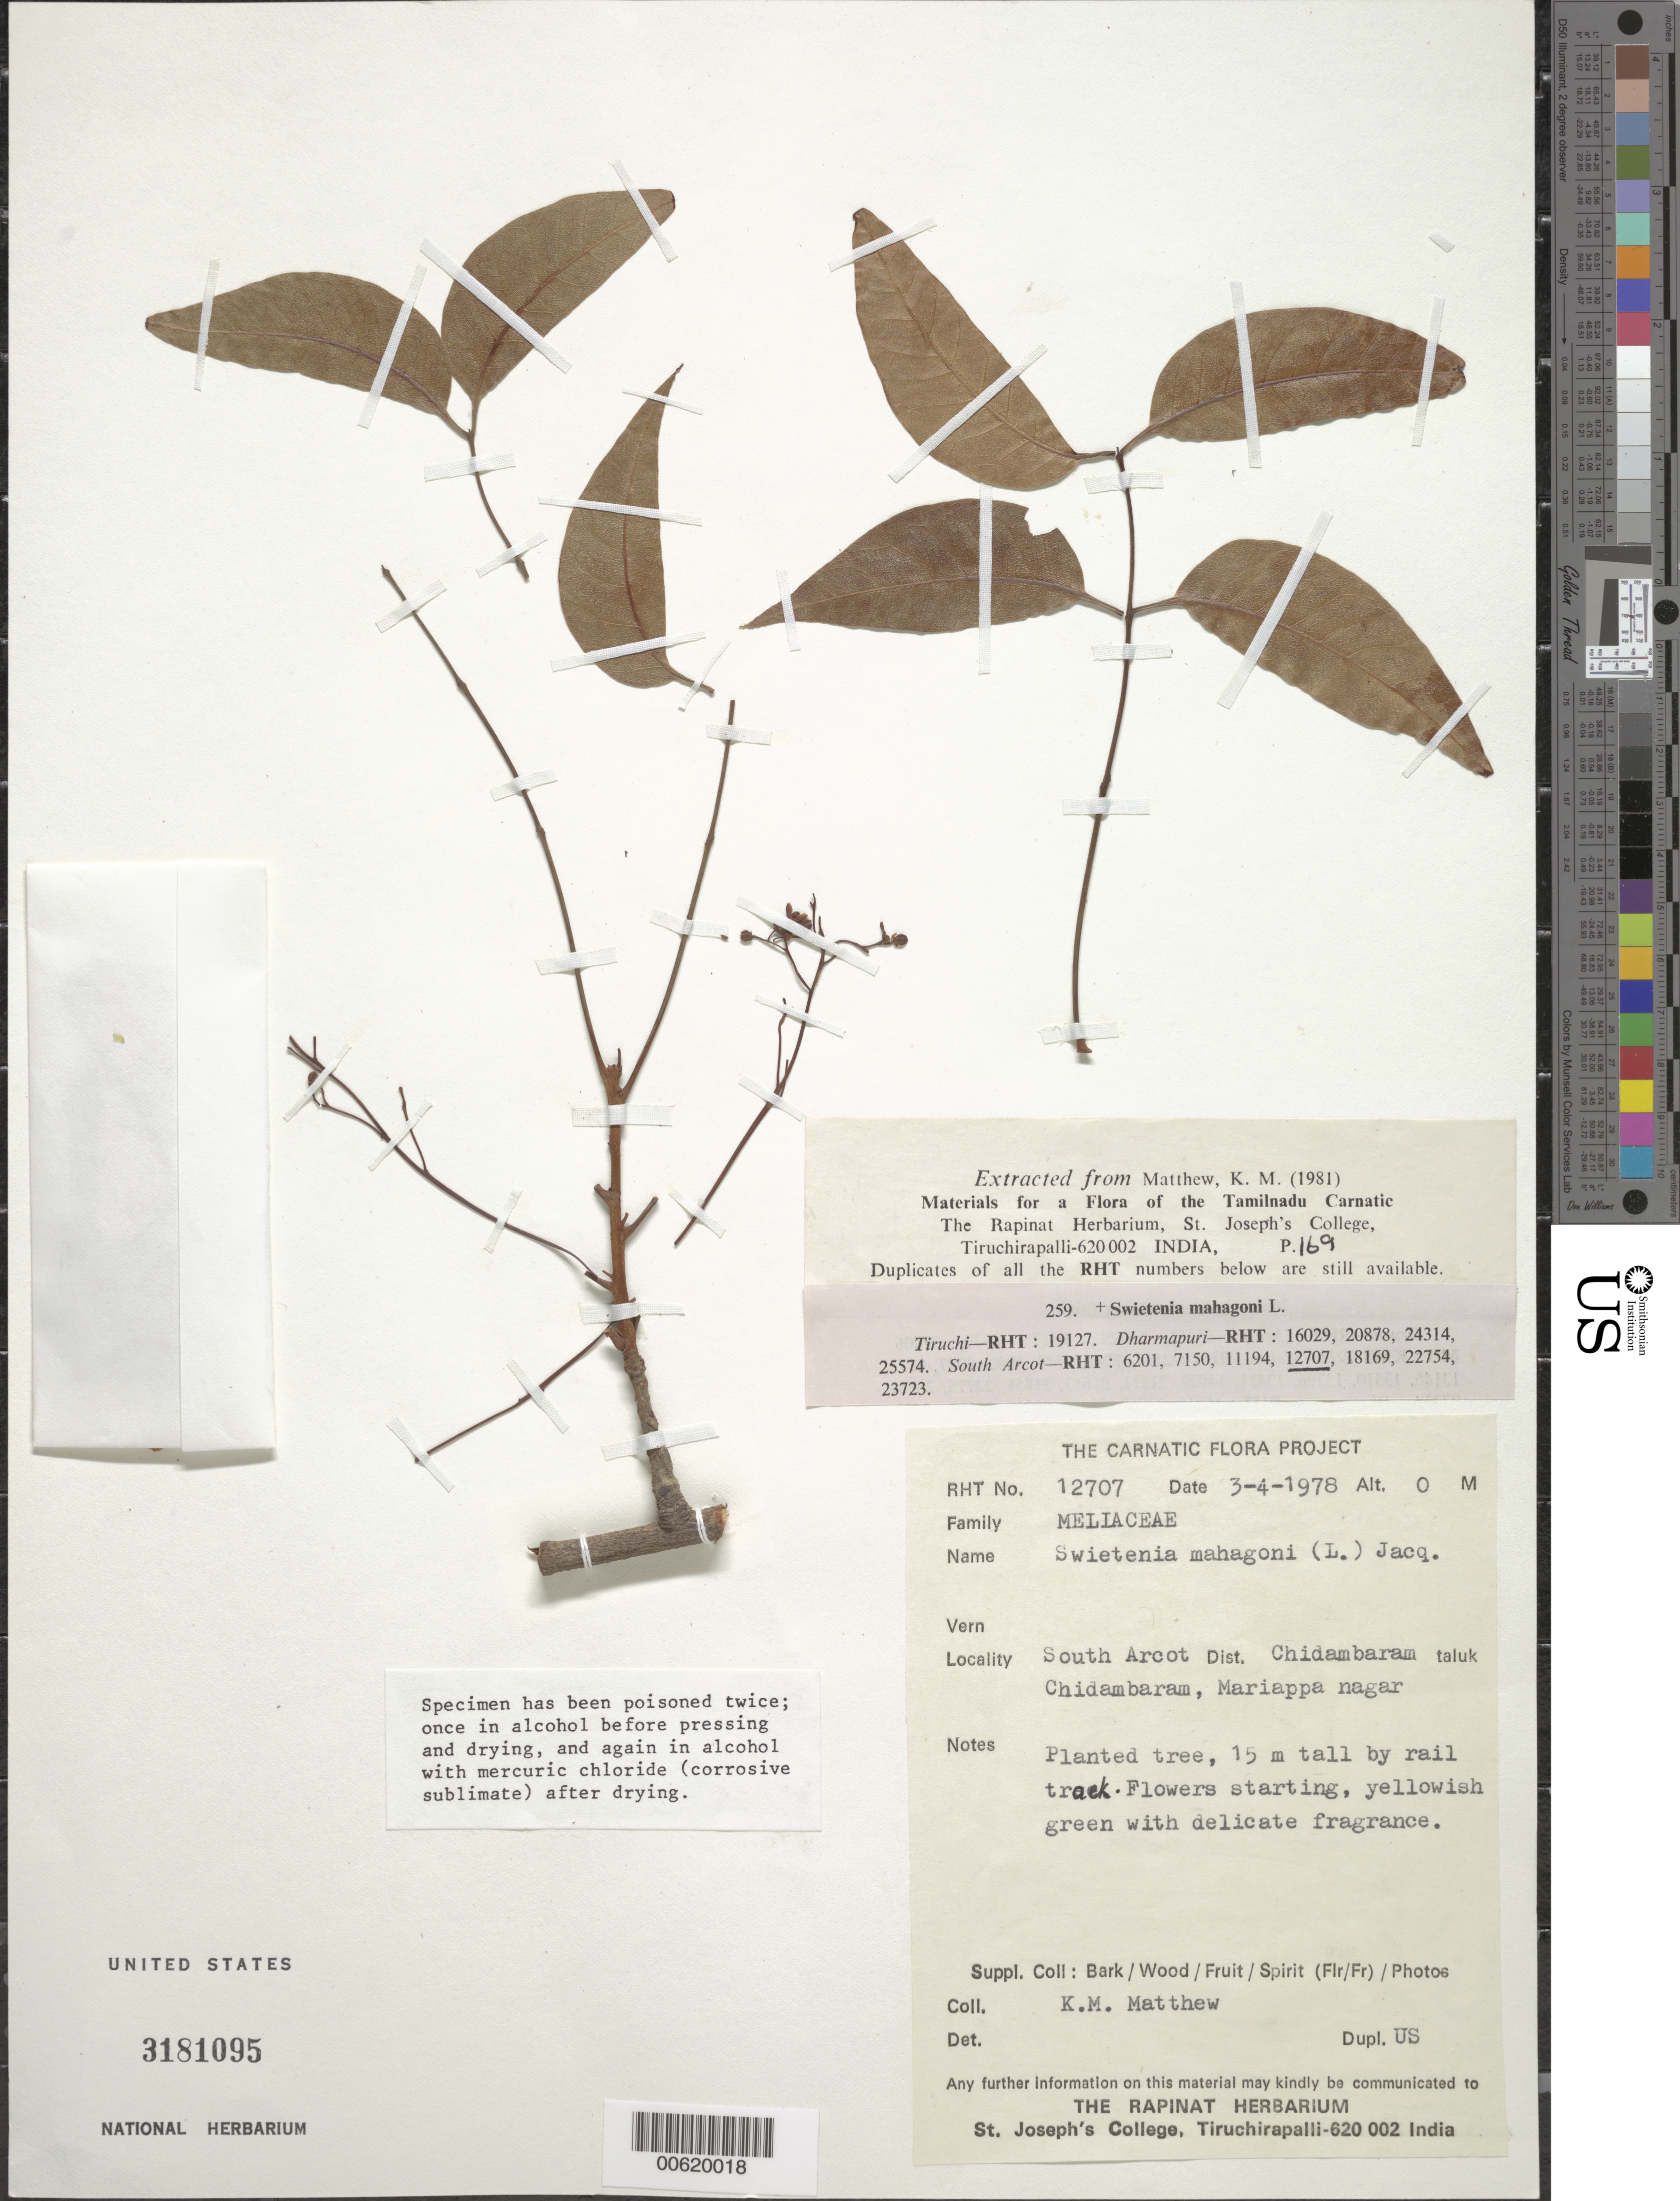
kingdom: Plantae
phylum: Tracheophyta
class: Magnoliopsida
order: Sapindales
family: Meliaceae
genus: Swietenia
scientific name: Swietenia mahagoni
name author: (L.) Jacq.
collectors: K. M. Matthew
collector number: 12707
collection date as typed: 03 Apr 1978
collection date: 1978-04-03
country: India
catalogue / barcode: US 3181095